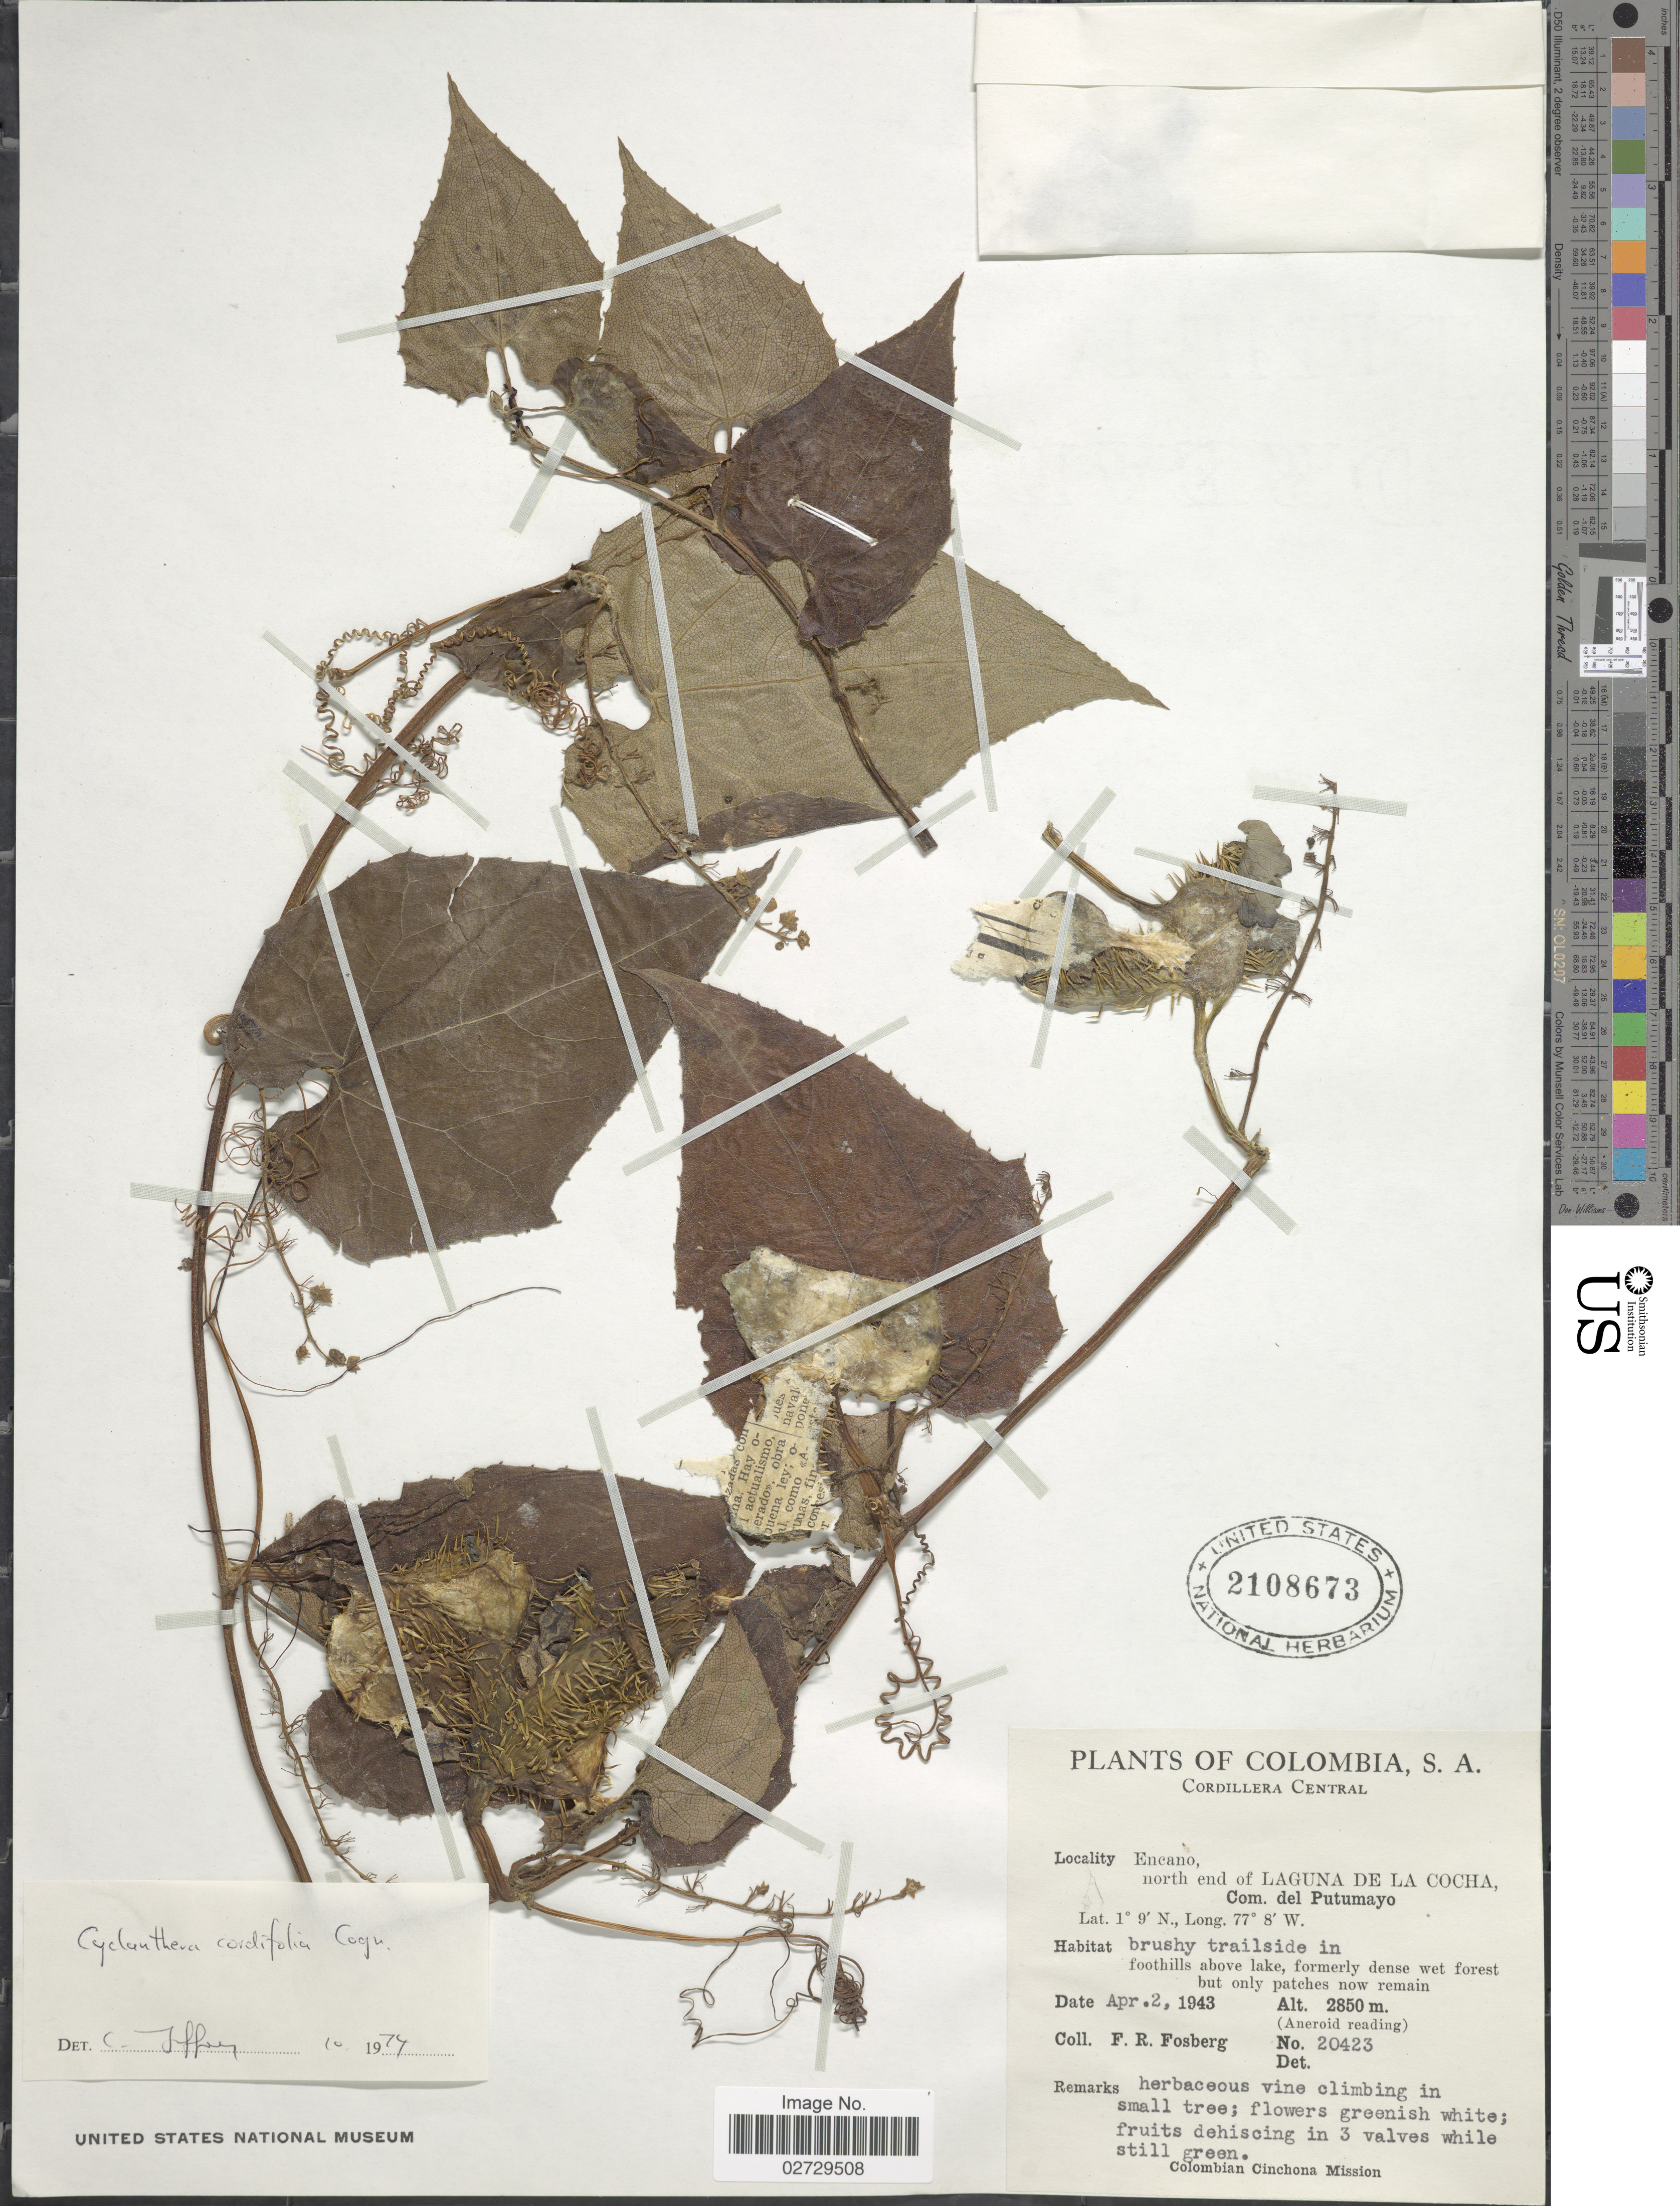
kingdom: Plantae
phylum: Tracheophyta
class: Magnoliopsida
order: Cucurbitales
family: Cucurbitaceae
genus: Cyclanthera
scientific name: Cyclanthera cordifolia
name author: Cogn.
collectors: F. R. Fosberg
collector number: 20423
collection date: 1943-04-02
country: Colombia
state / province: Putumayo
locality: Cordillera Central. Encano, north end of Laguna de la Cocha, Com. del Putumayo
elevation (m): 2850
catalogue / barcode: US 2108673